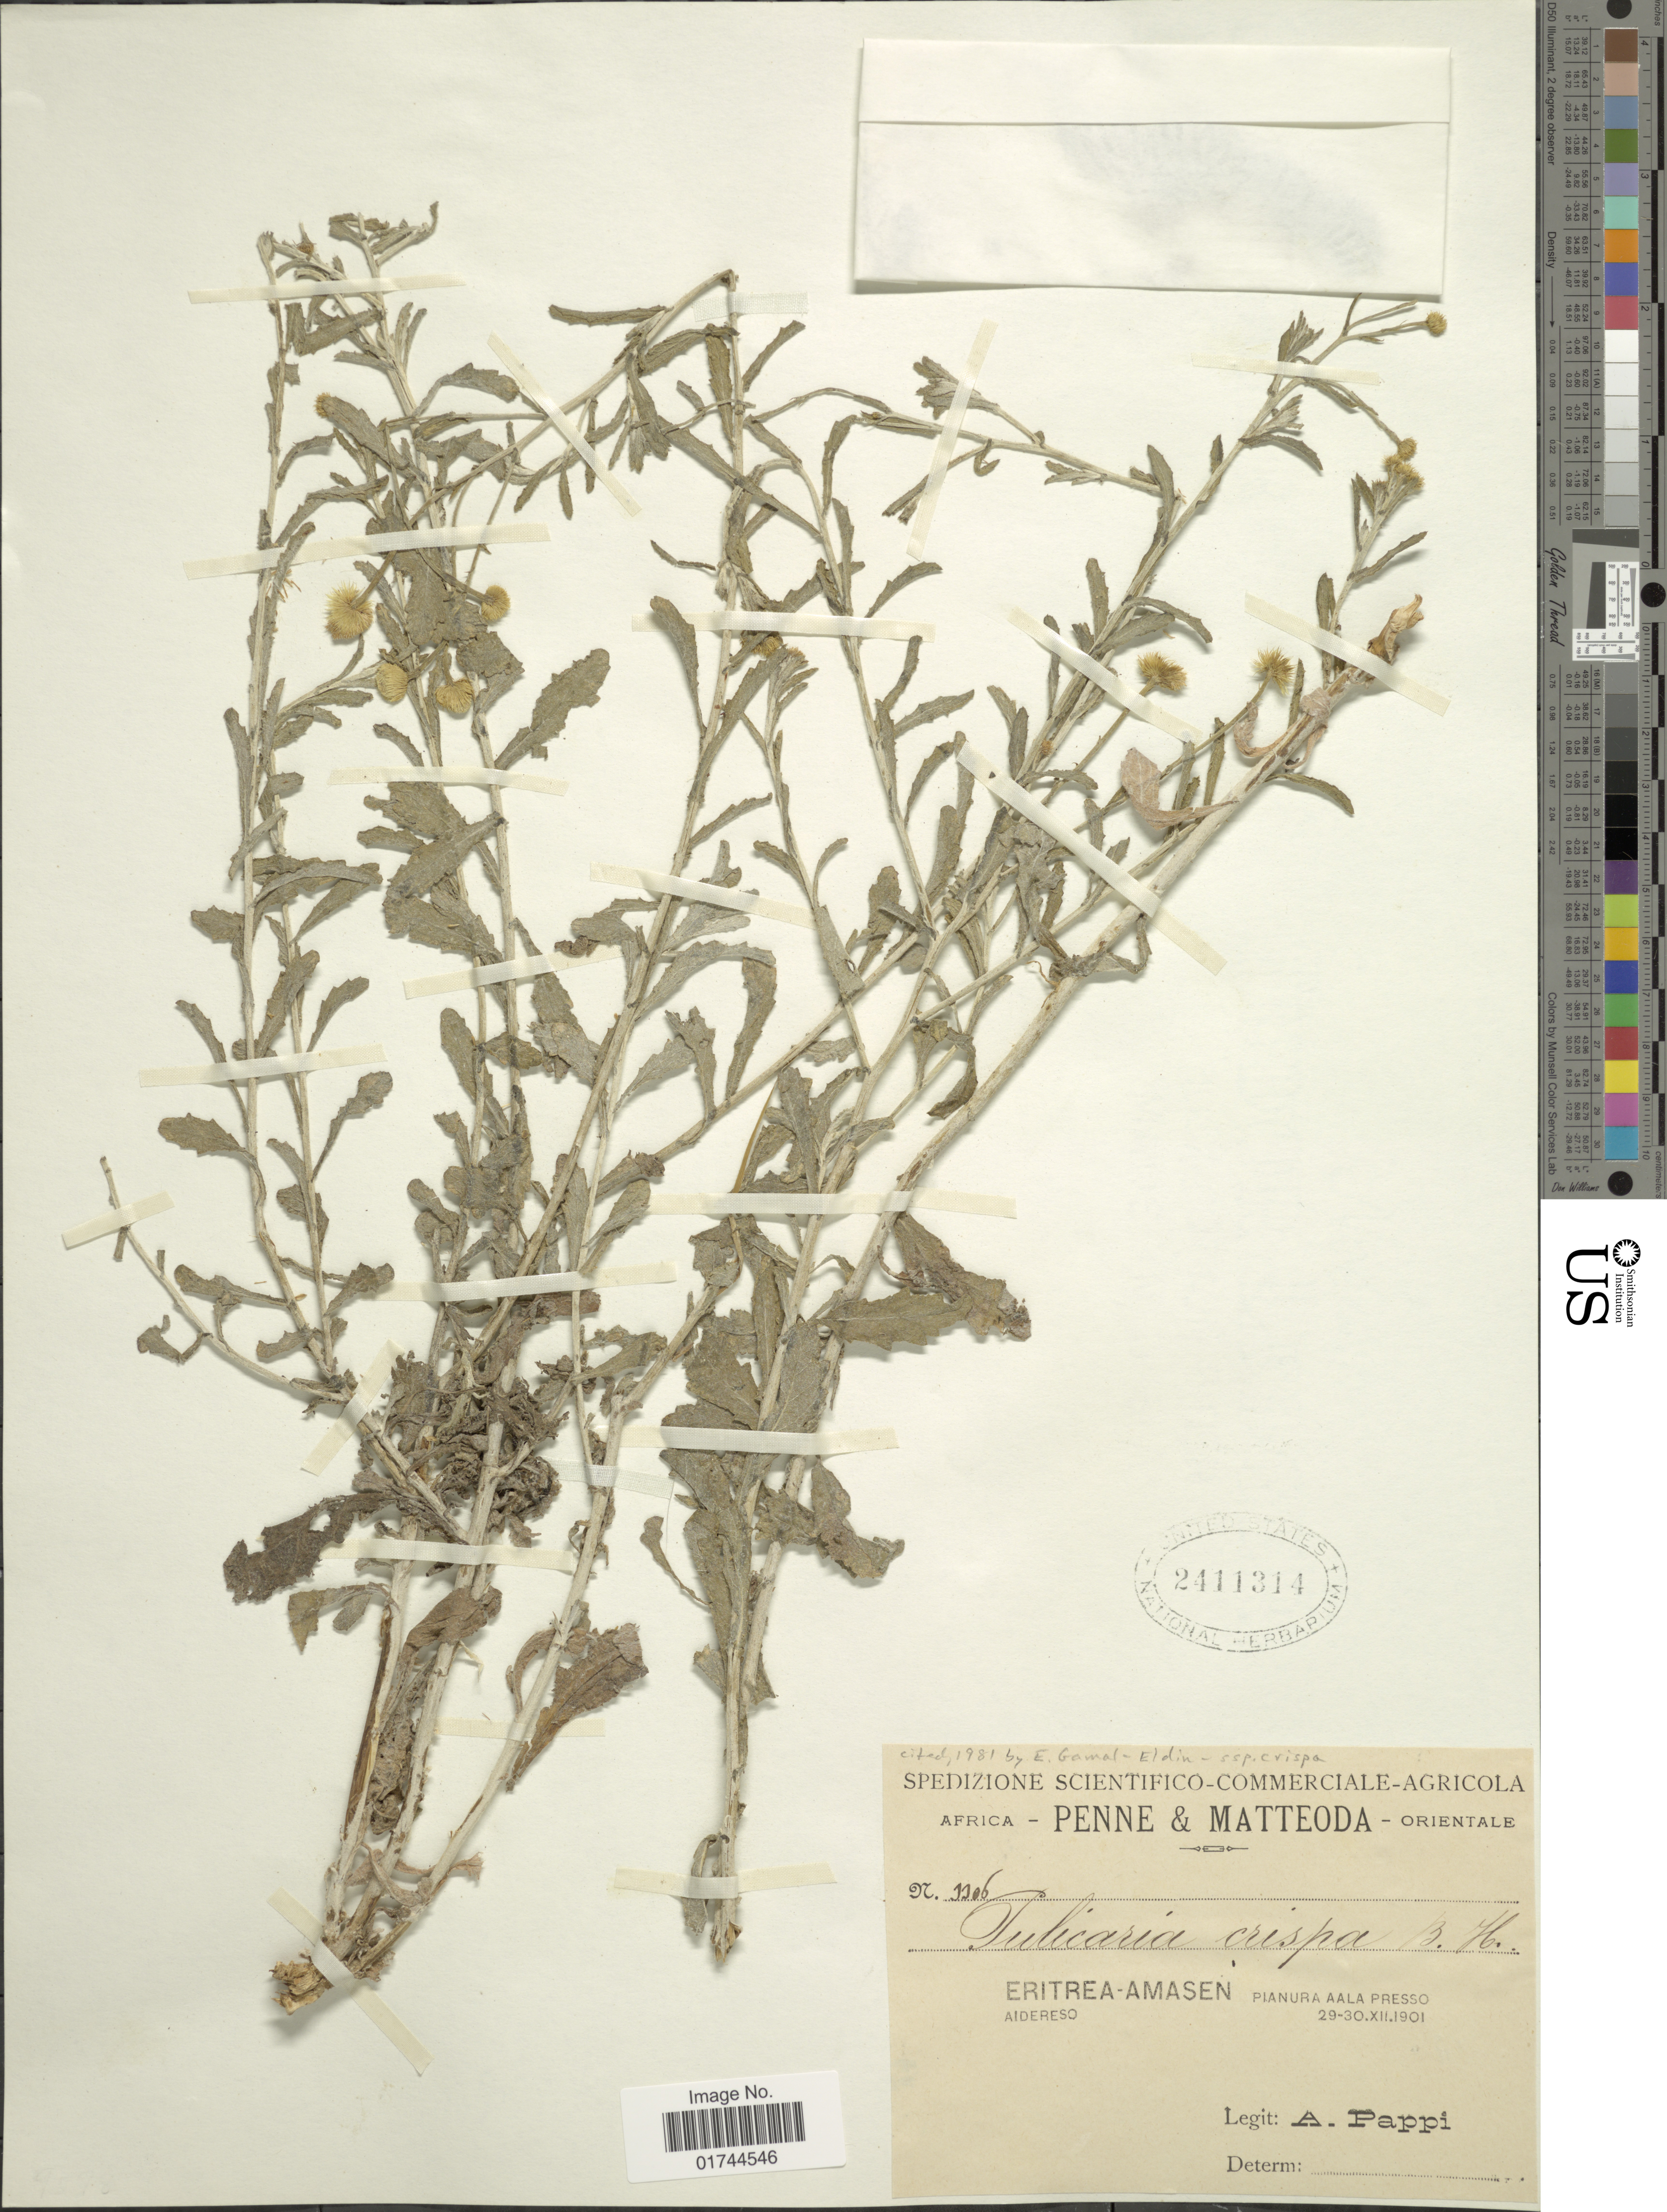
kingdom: Plantae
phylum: Tracheophyta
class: Magnoliopsida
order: Asterales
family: Asteraceae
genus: Pulicaria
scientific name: Pulicaria crispa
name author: Sch. Bip.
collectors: A. Pappi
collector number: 1106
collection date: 1901-12-29/1901-12-30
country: Eritrea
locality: Eritrea-Amasen, Pianura Aala Presso, Aidereso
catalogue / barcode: US 2411314